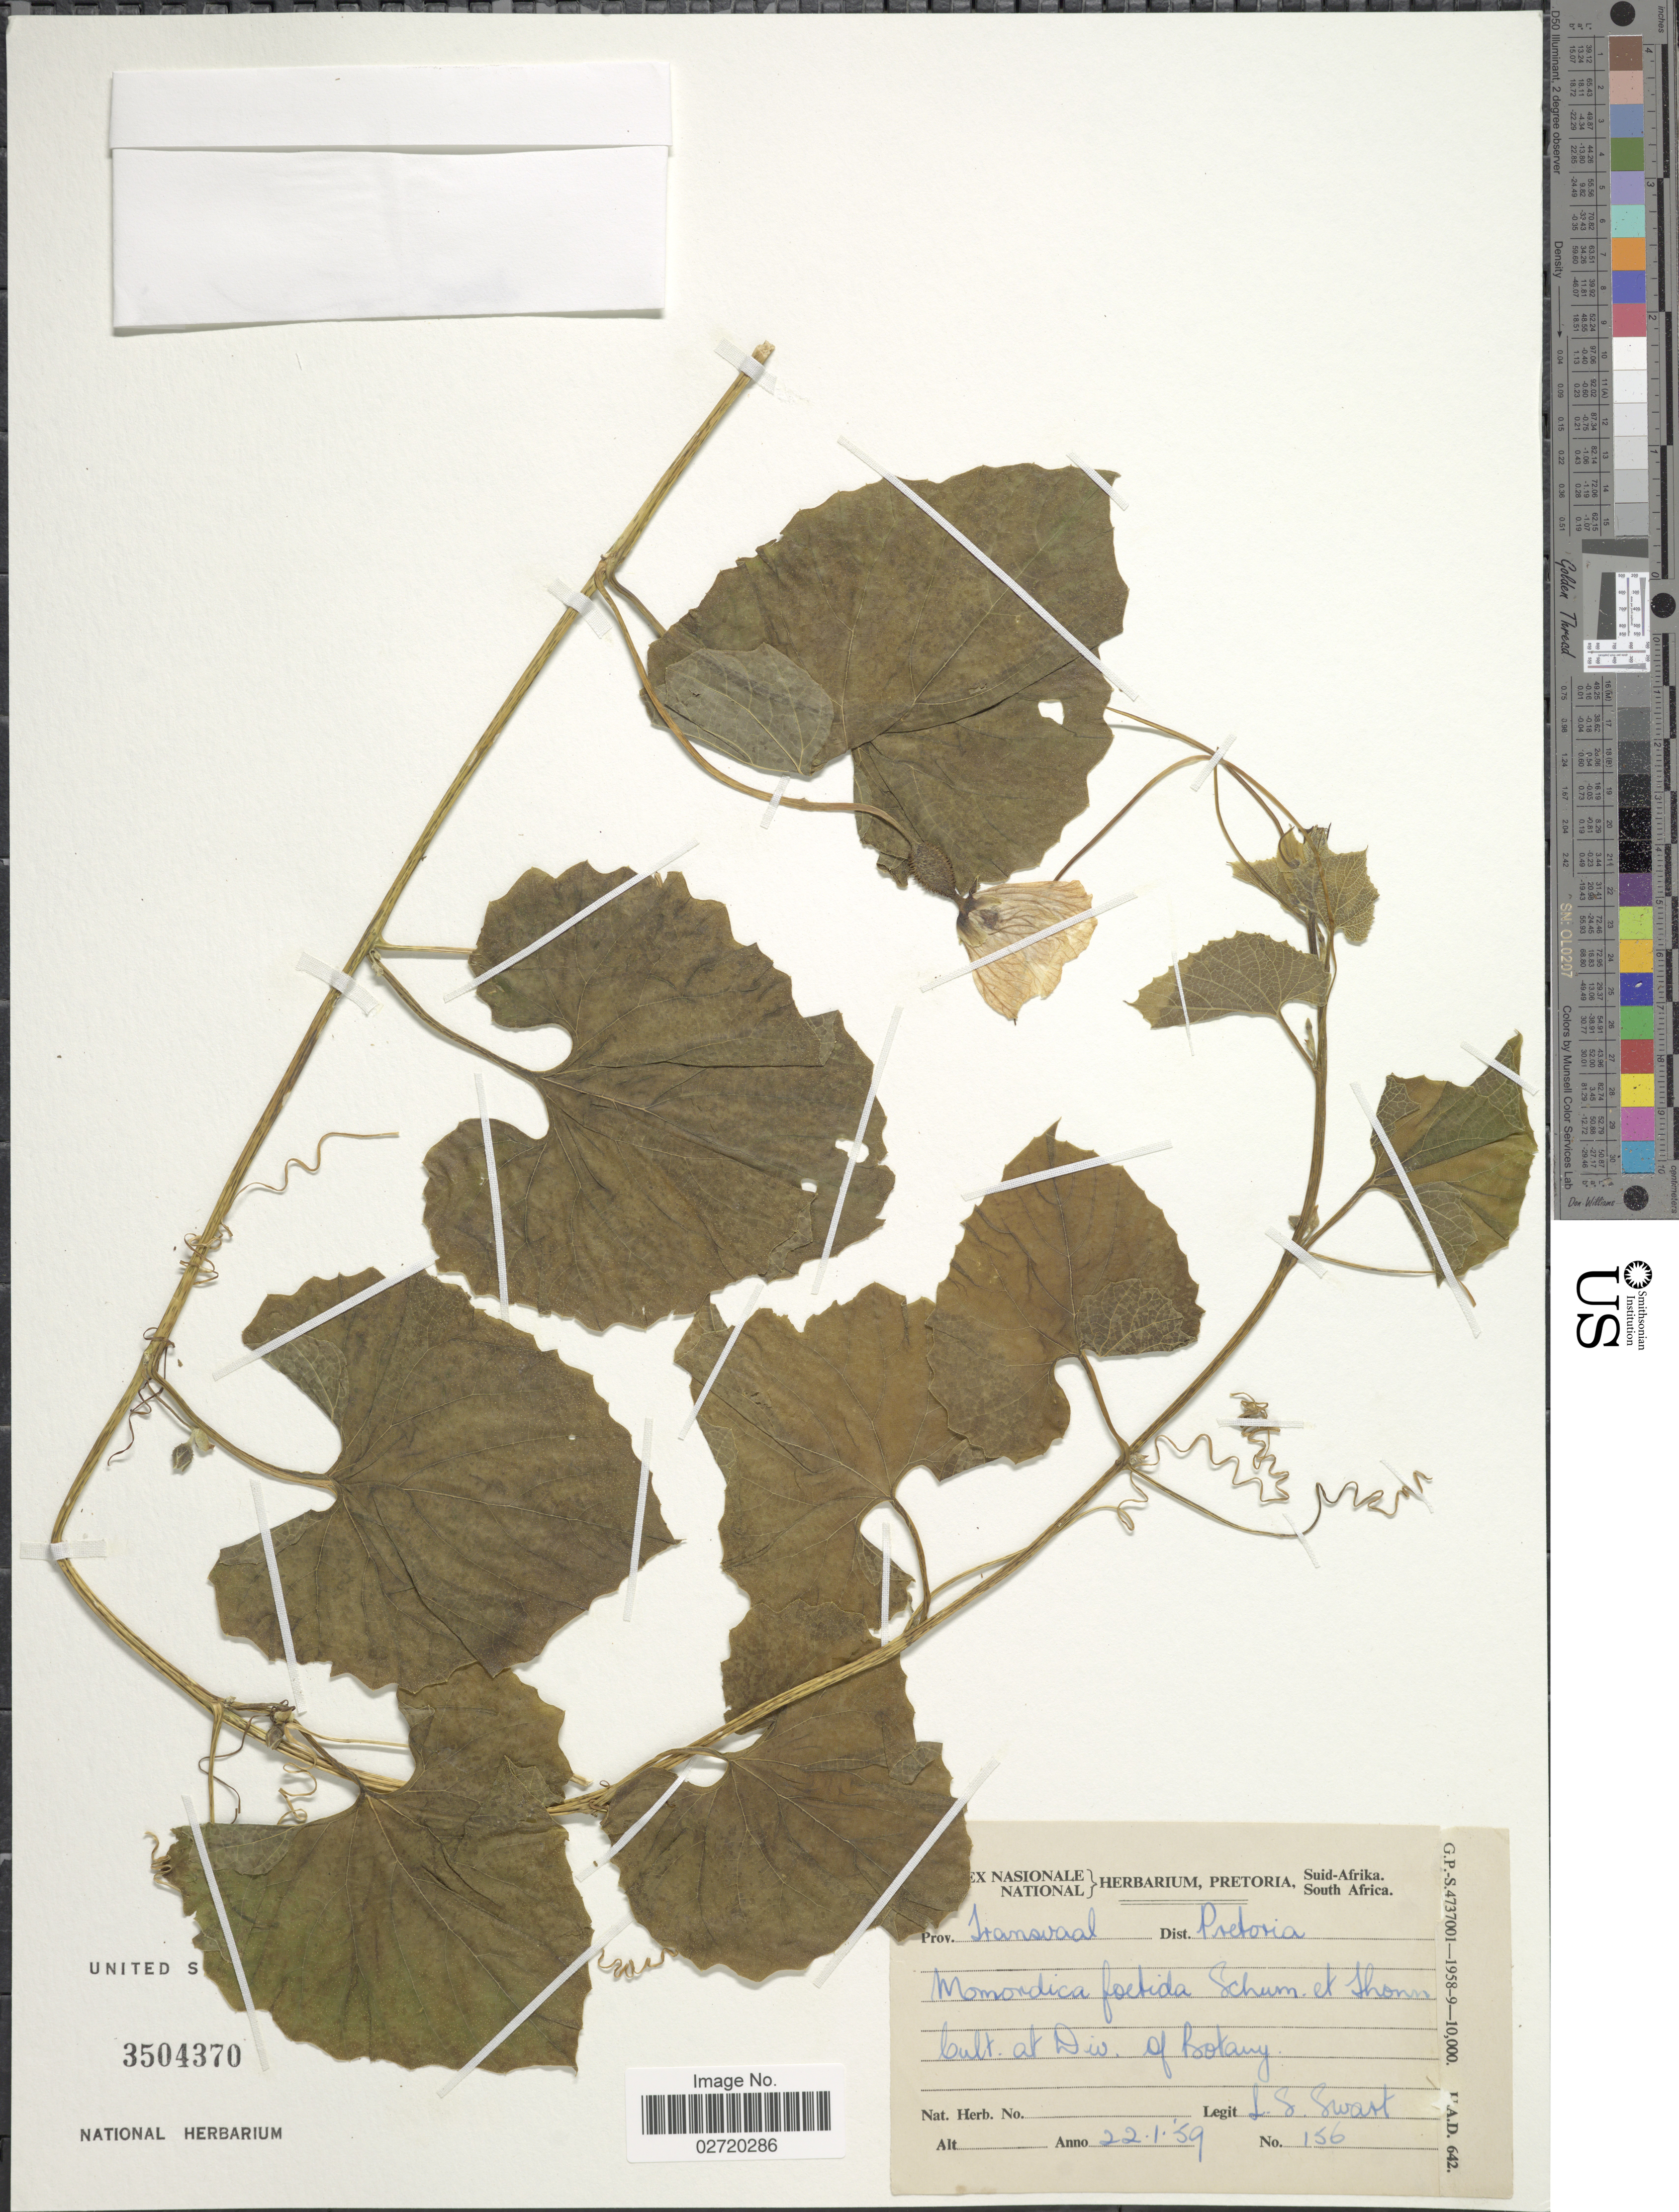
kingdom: Plantae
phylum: Tracheophyta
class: Magnoliopsida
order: Cucurbitales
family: Cucurbitaceae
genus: Momordica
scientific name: Momordica foetida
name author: Schumach.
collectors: L. Swart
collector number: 156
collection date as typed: Transcribed d/m/y: 22/1/59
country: South Africa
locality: Cult at Div. of Botany. Prov. Transvaal Dist. Pretoria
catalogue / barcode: US 3504370